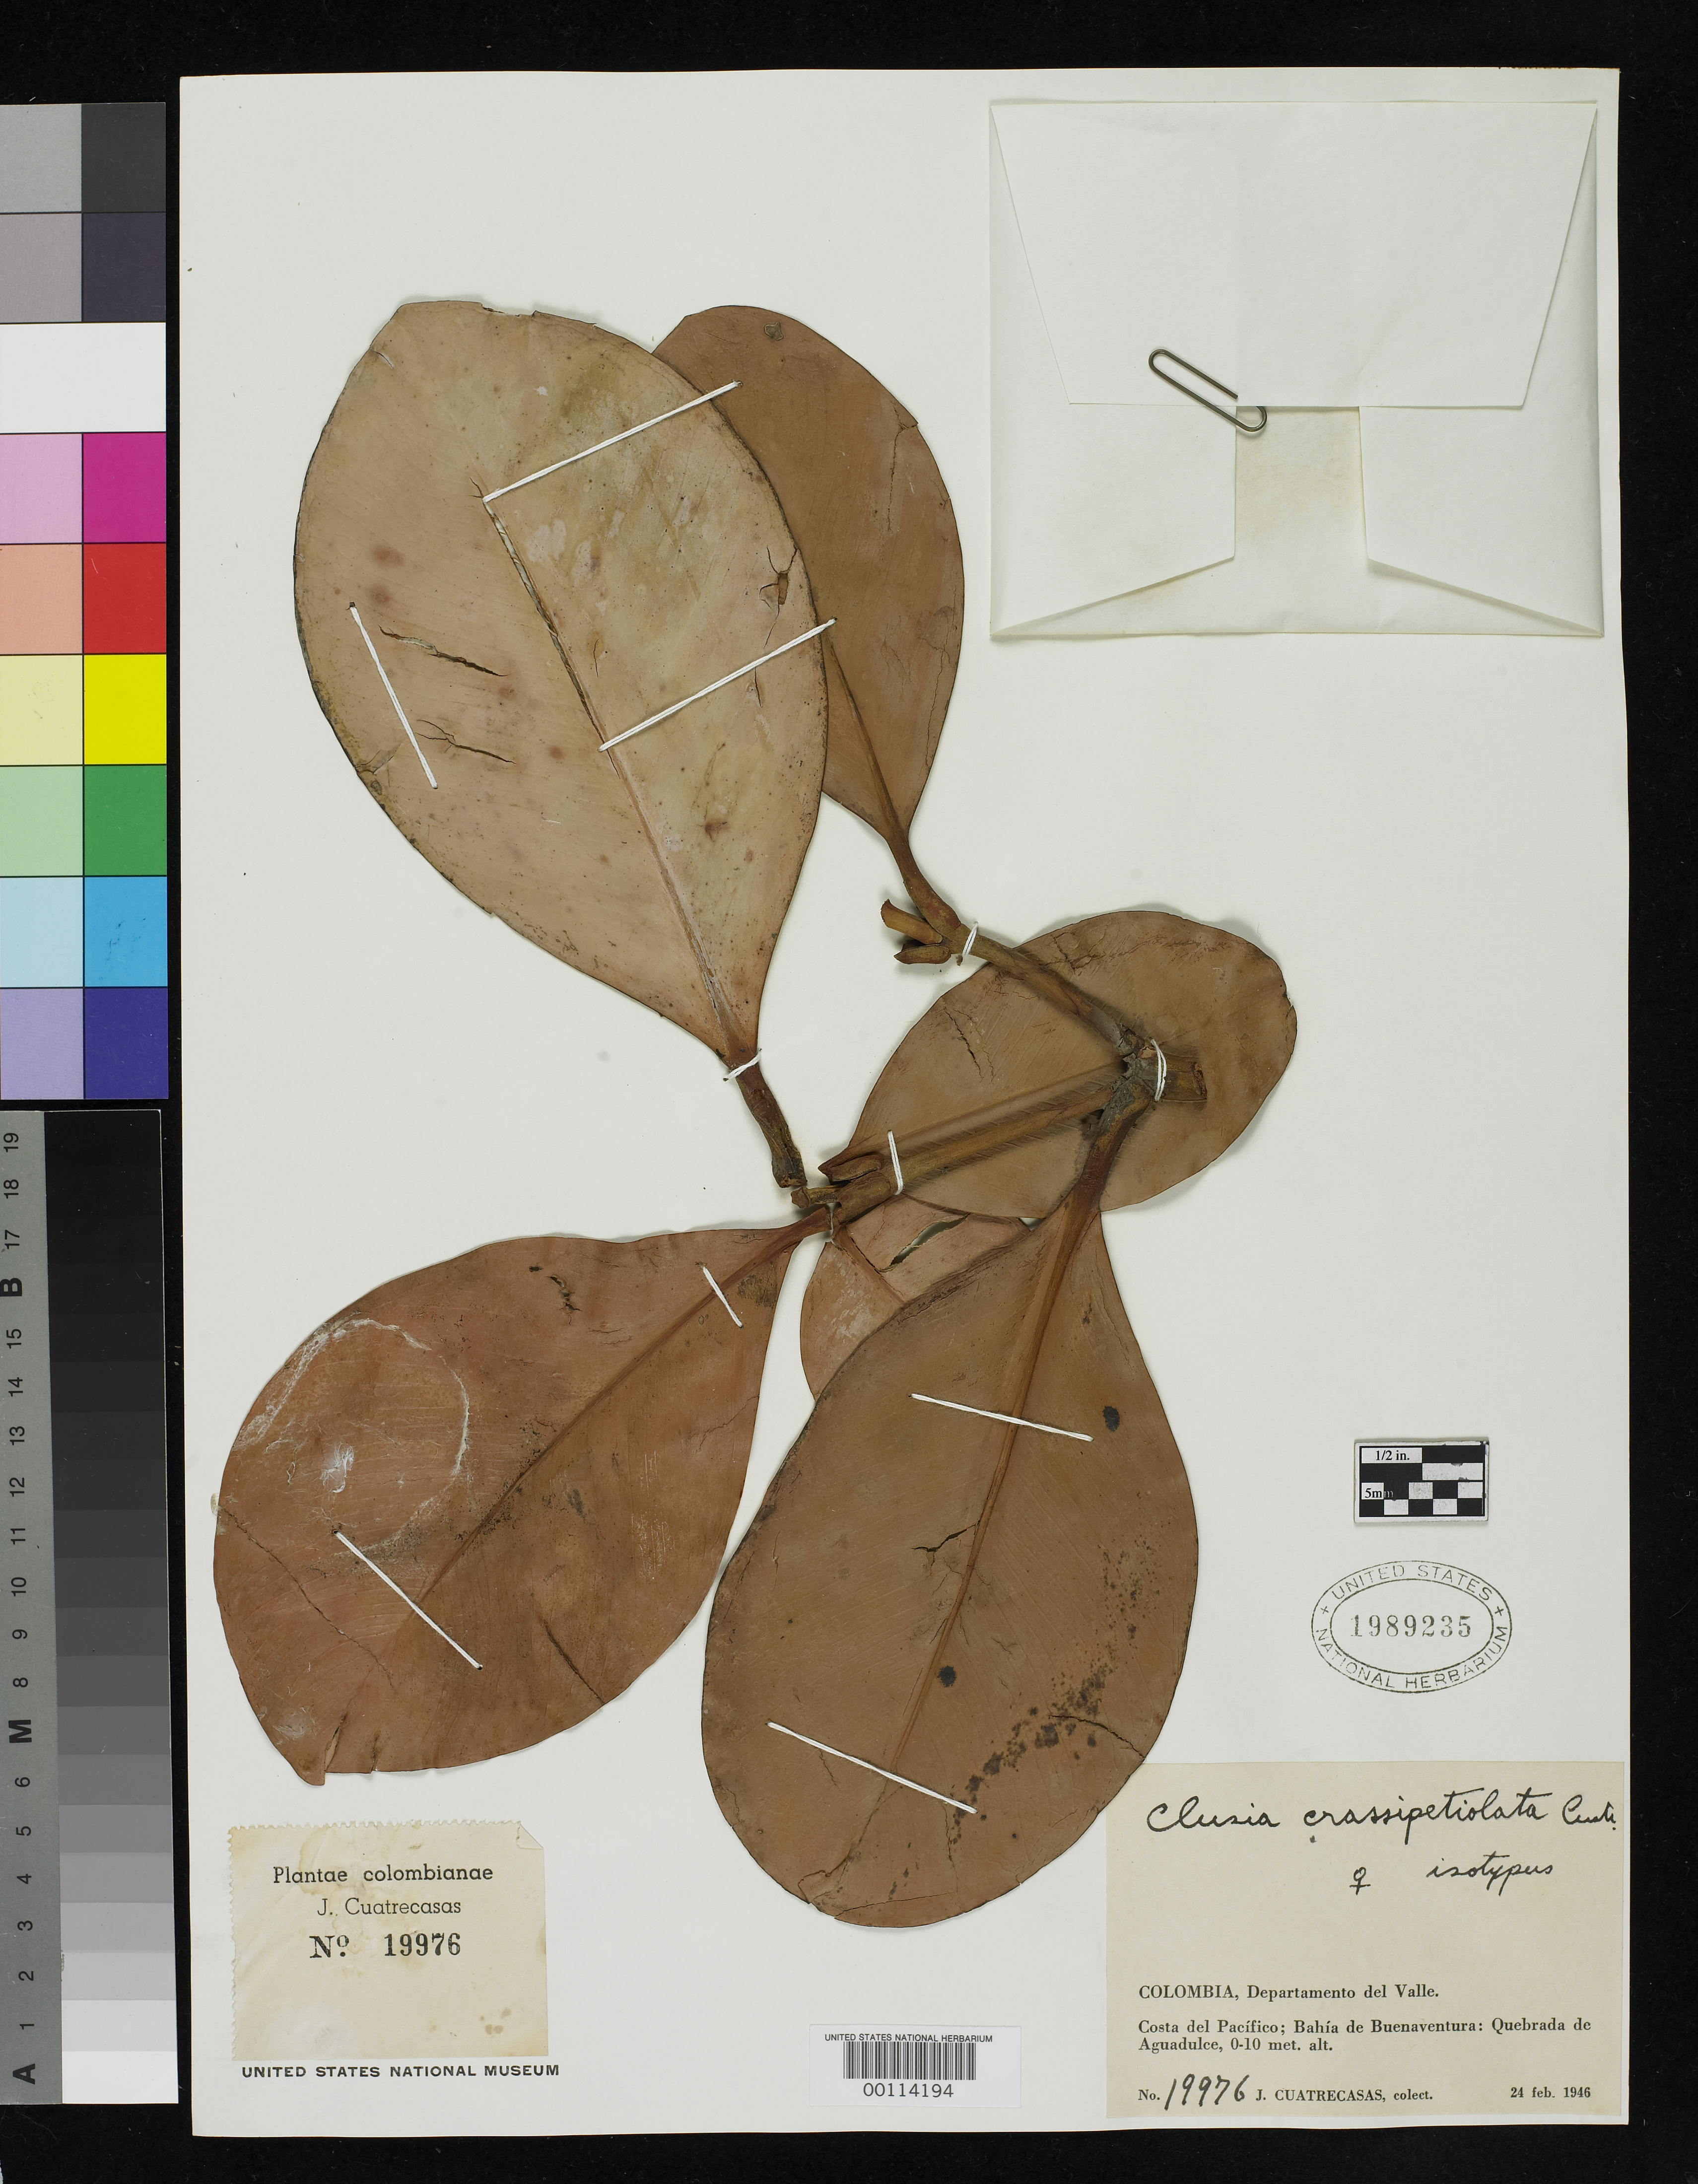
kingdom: Plantae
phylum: Tracheophyta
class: Magnoliopsida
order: Malpighiales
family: Clusiaceae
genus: Clusia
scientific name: Clusia crassipetiolata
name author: Cuatrec.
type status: Isotype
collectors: J. Cuatrecasas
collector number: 19976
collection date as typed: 24 Feb 1946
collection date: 1946-02-24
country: Colombia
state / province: Valle del Cauca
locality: Pacific Coast.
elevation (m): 0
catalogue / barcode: US 1989235